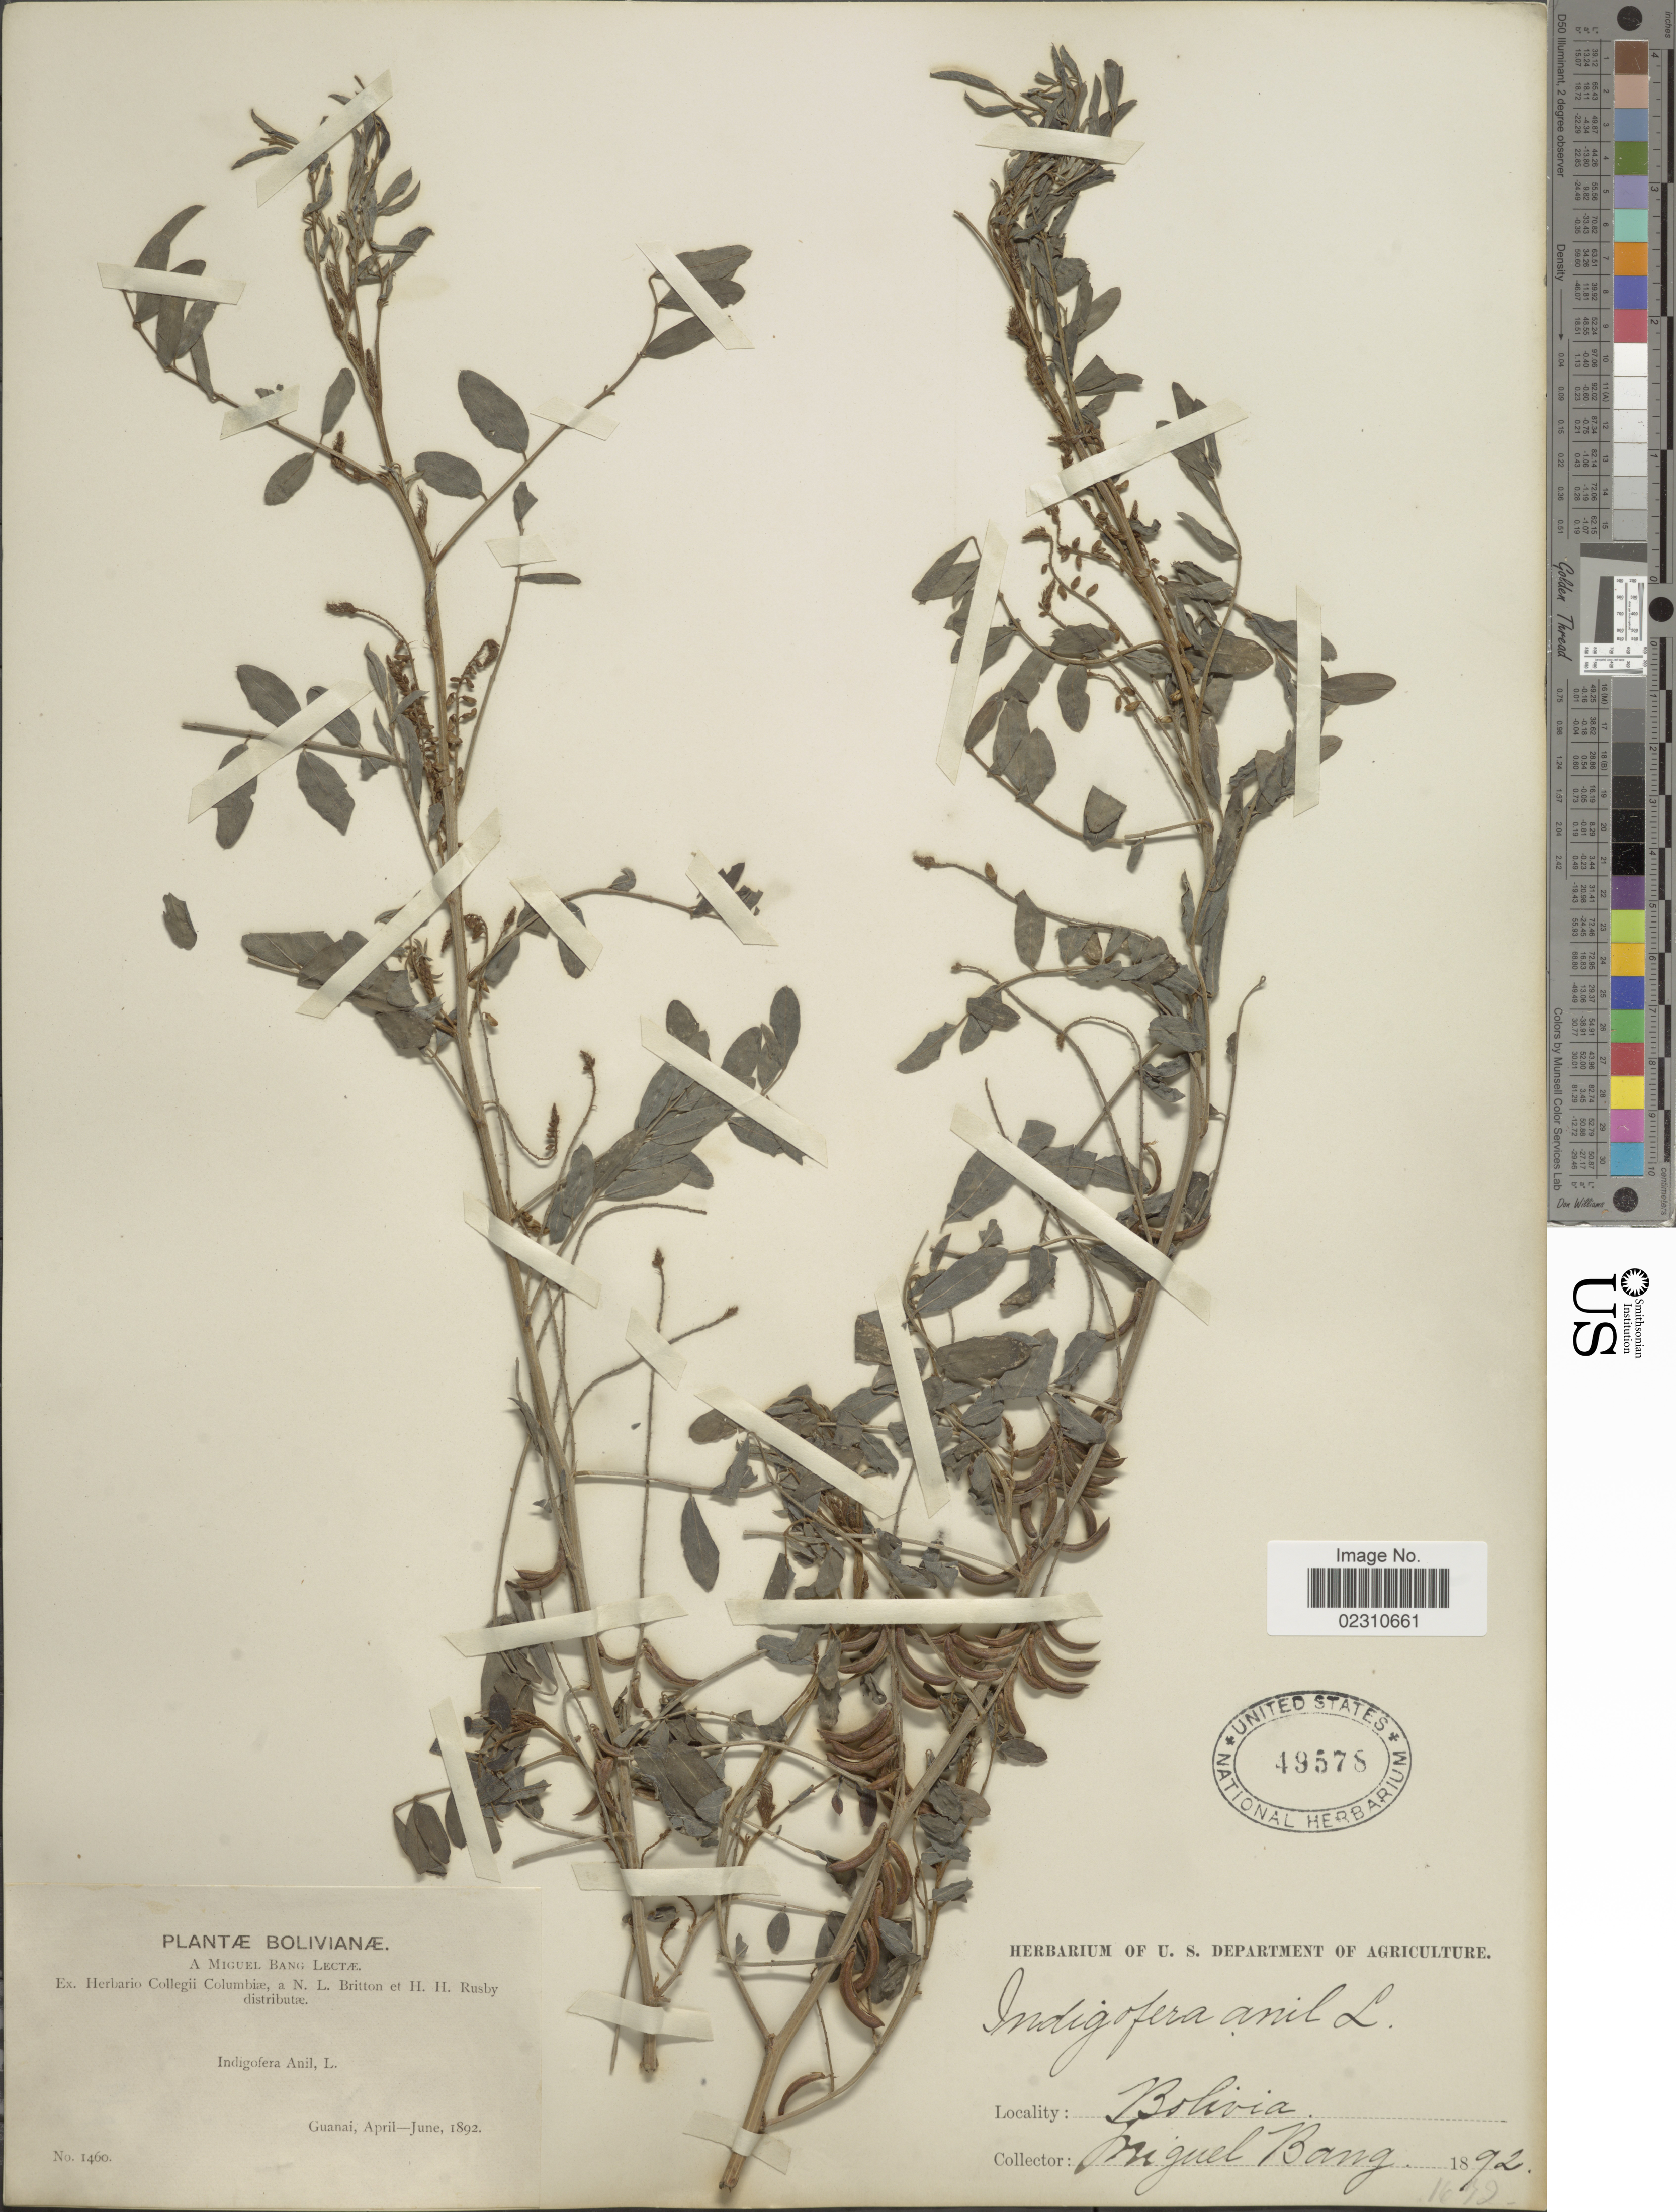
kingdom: Plantae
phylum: Tracheophyta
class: Magnoliopsida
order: Fabales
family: Fabaceae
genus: Indigofera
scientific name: Indigofera suffruticosa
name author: Mill.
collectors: M. Bang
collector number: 1460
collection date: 1892-04/1892-06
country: Bolivia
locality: Guanai, Bolivia.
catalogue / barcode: US 49578